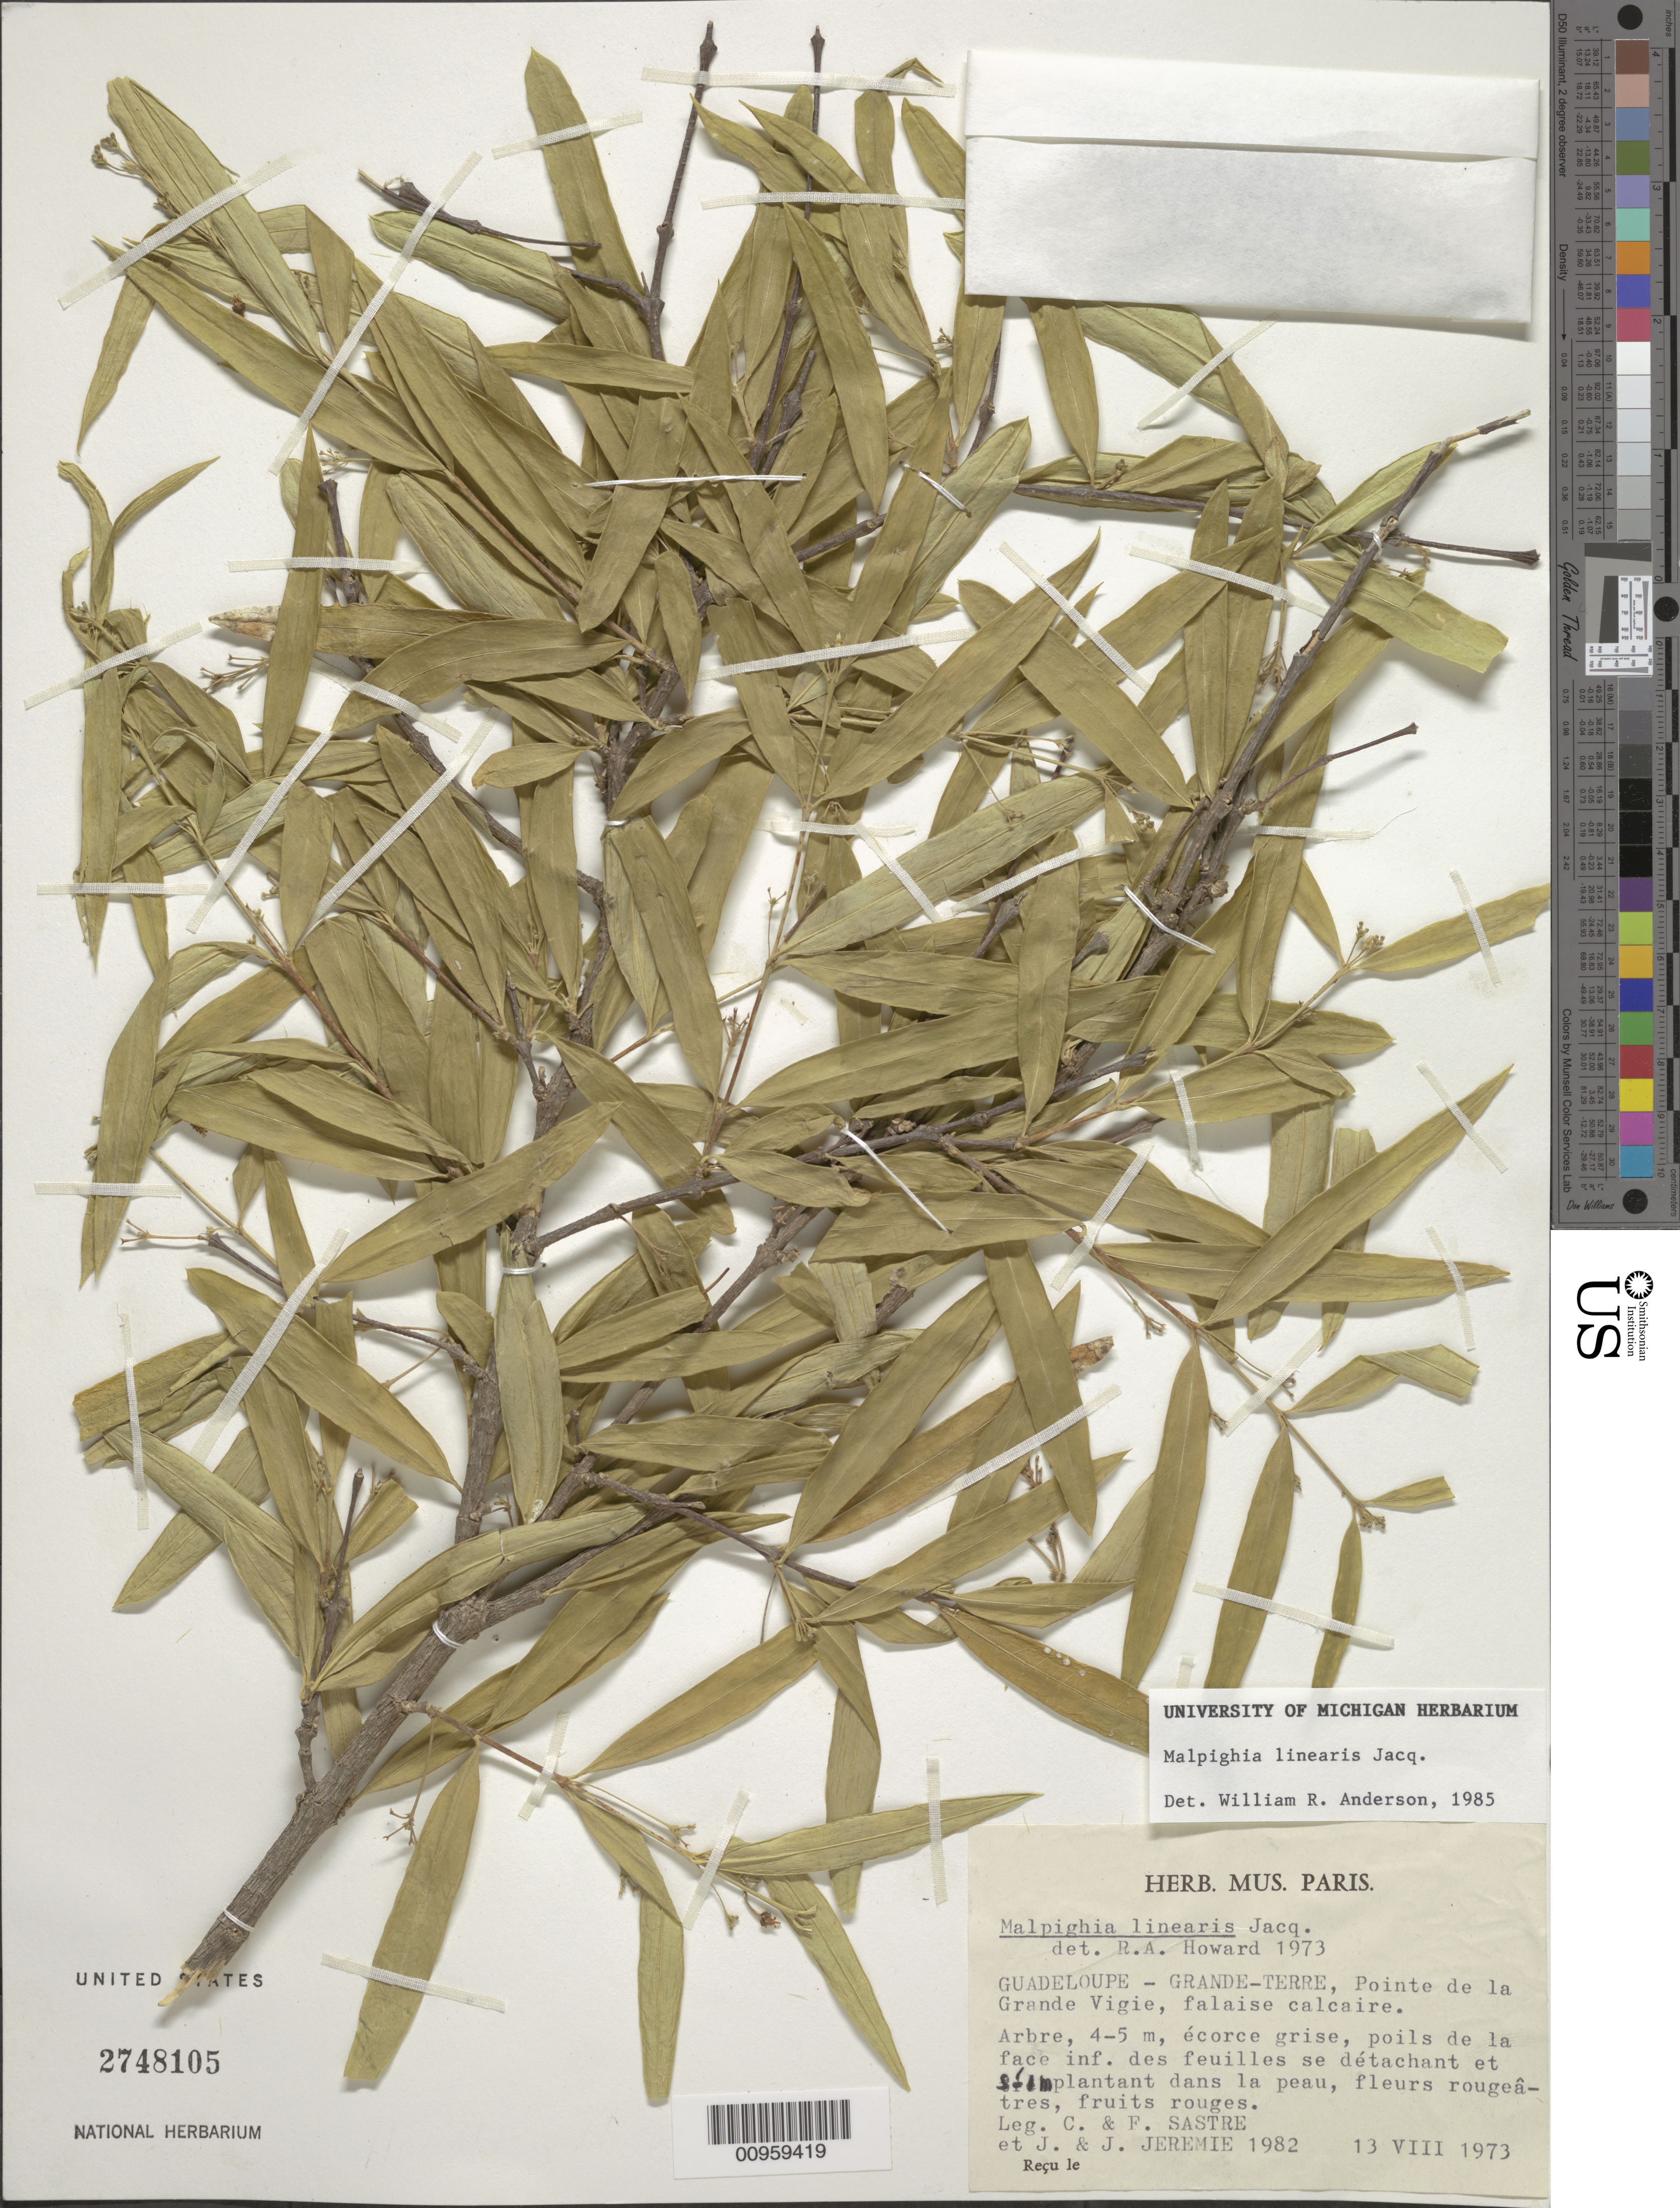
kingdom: Plantae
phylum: Tracheophyta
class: Magnoliopsida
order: Malpighiales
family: Malpighiaceae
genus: Malpighia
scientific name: Malpighia linearis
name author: Jacq.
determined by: Anderson, W. R., (MICH), University of Michigan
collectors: C. H. L. Sastre, F. Sastre & J. Jérémie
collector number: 1982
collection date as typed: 13 Aug 1973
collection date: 1973-08-13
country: Guadeloupe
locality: Grande-Terre, Pointe de la Grande Vigie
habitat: Falaise calcaire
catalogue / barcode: US 2748105